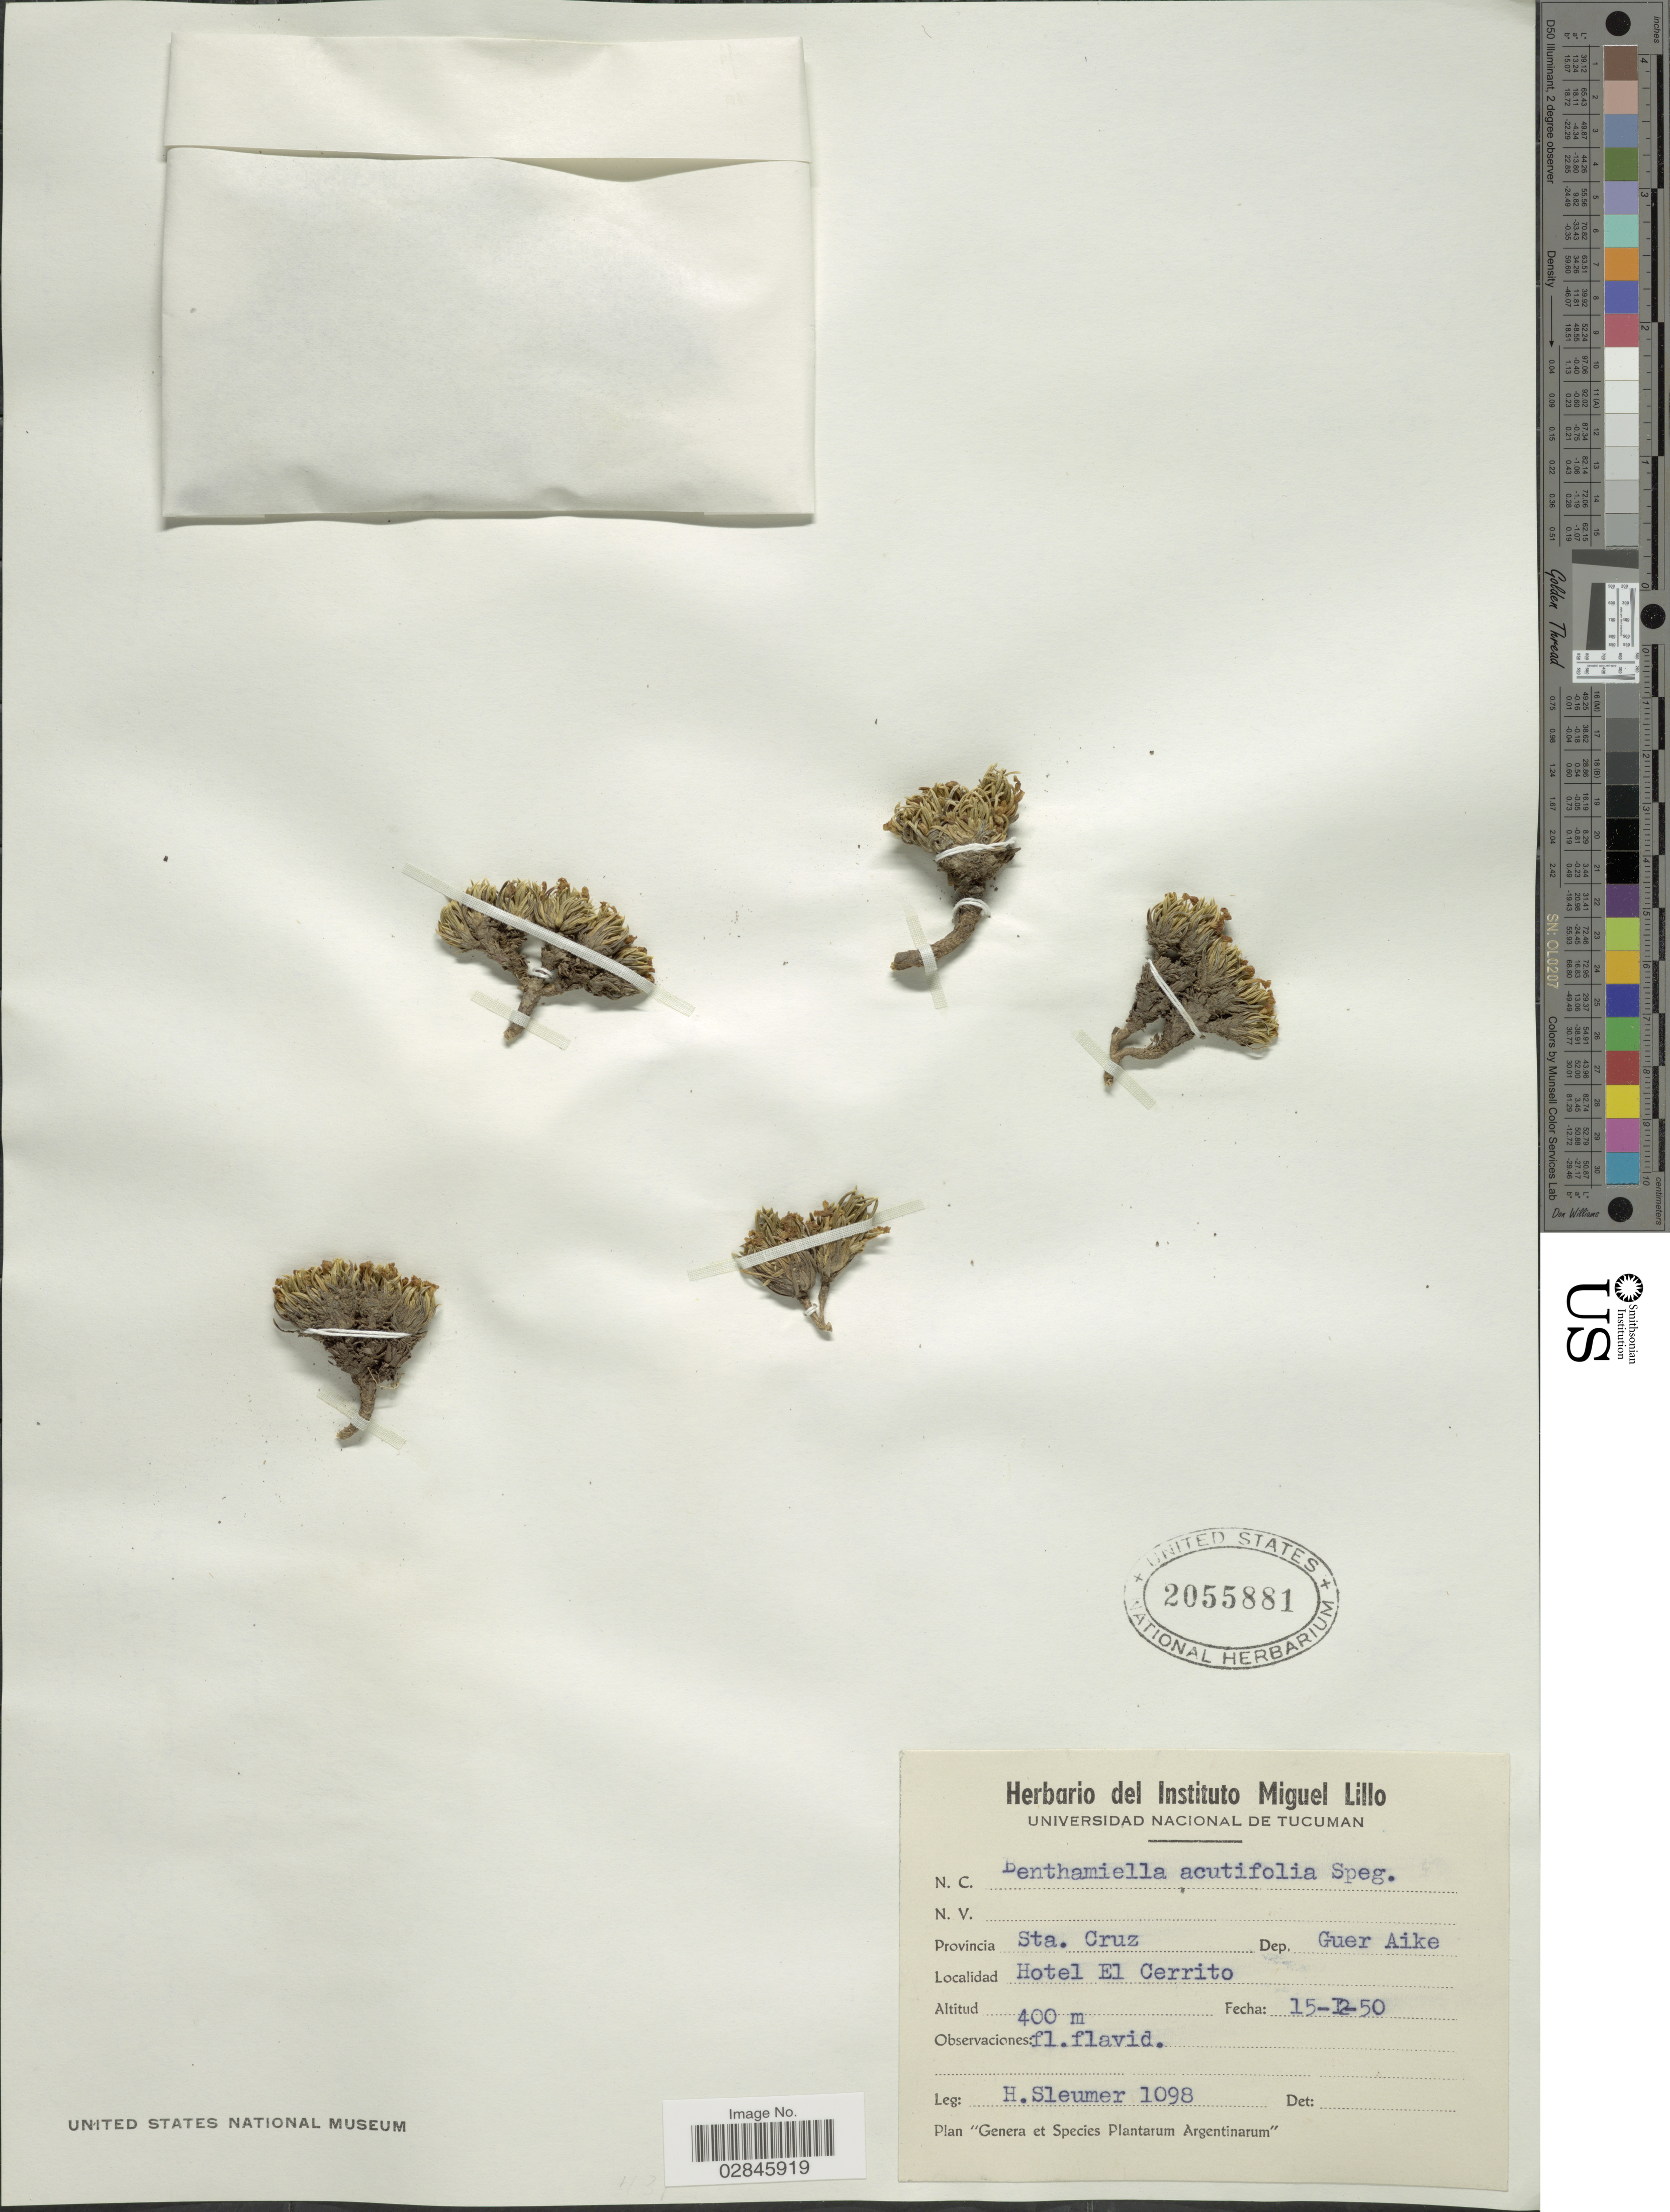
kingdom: Plantae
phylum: Tracheophyta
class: Magnoliopsida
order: Solanales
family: Solanaceae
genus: Benthamiella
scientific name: Benthamiella longifolia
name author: Speg.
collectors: H. O. Sleumer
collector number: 1098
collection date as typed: Transcribed d/m/y: 15/12/50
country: Argentina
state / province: Santa Cruz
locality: Dep. Guer Aike. Hotel El Cerrito.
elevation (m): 400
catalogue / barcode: US 2055881